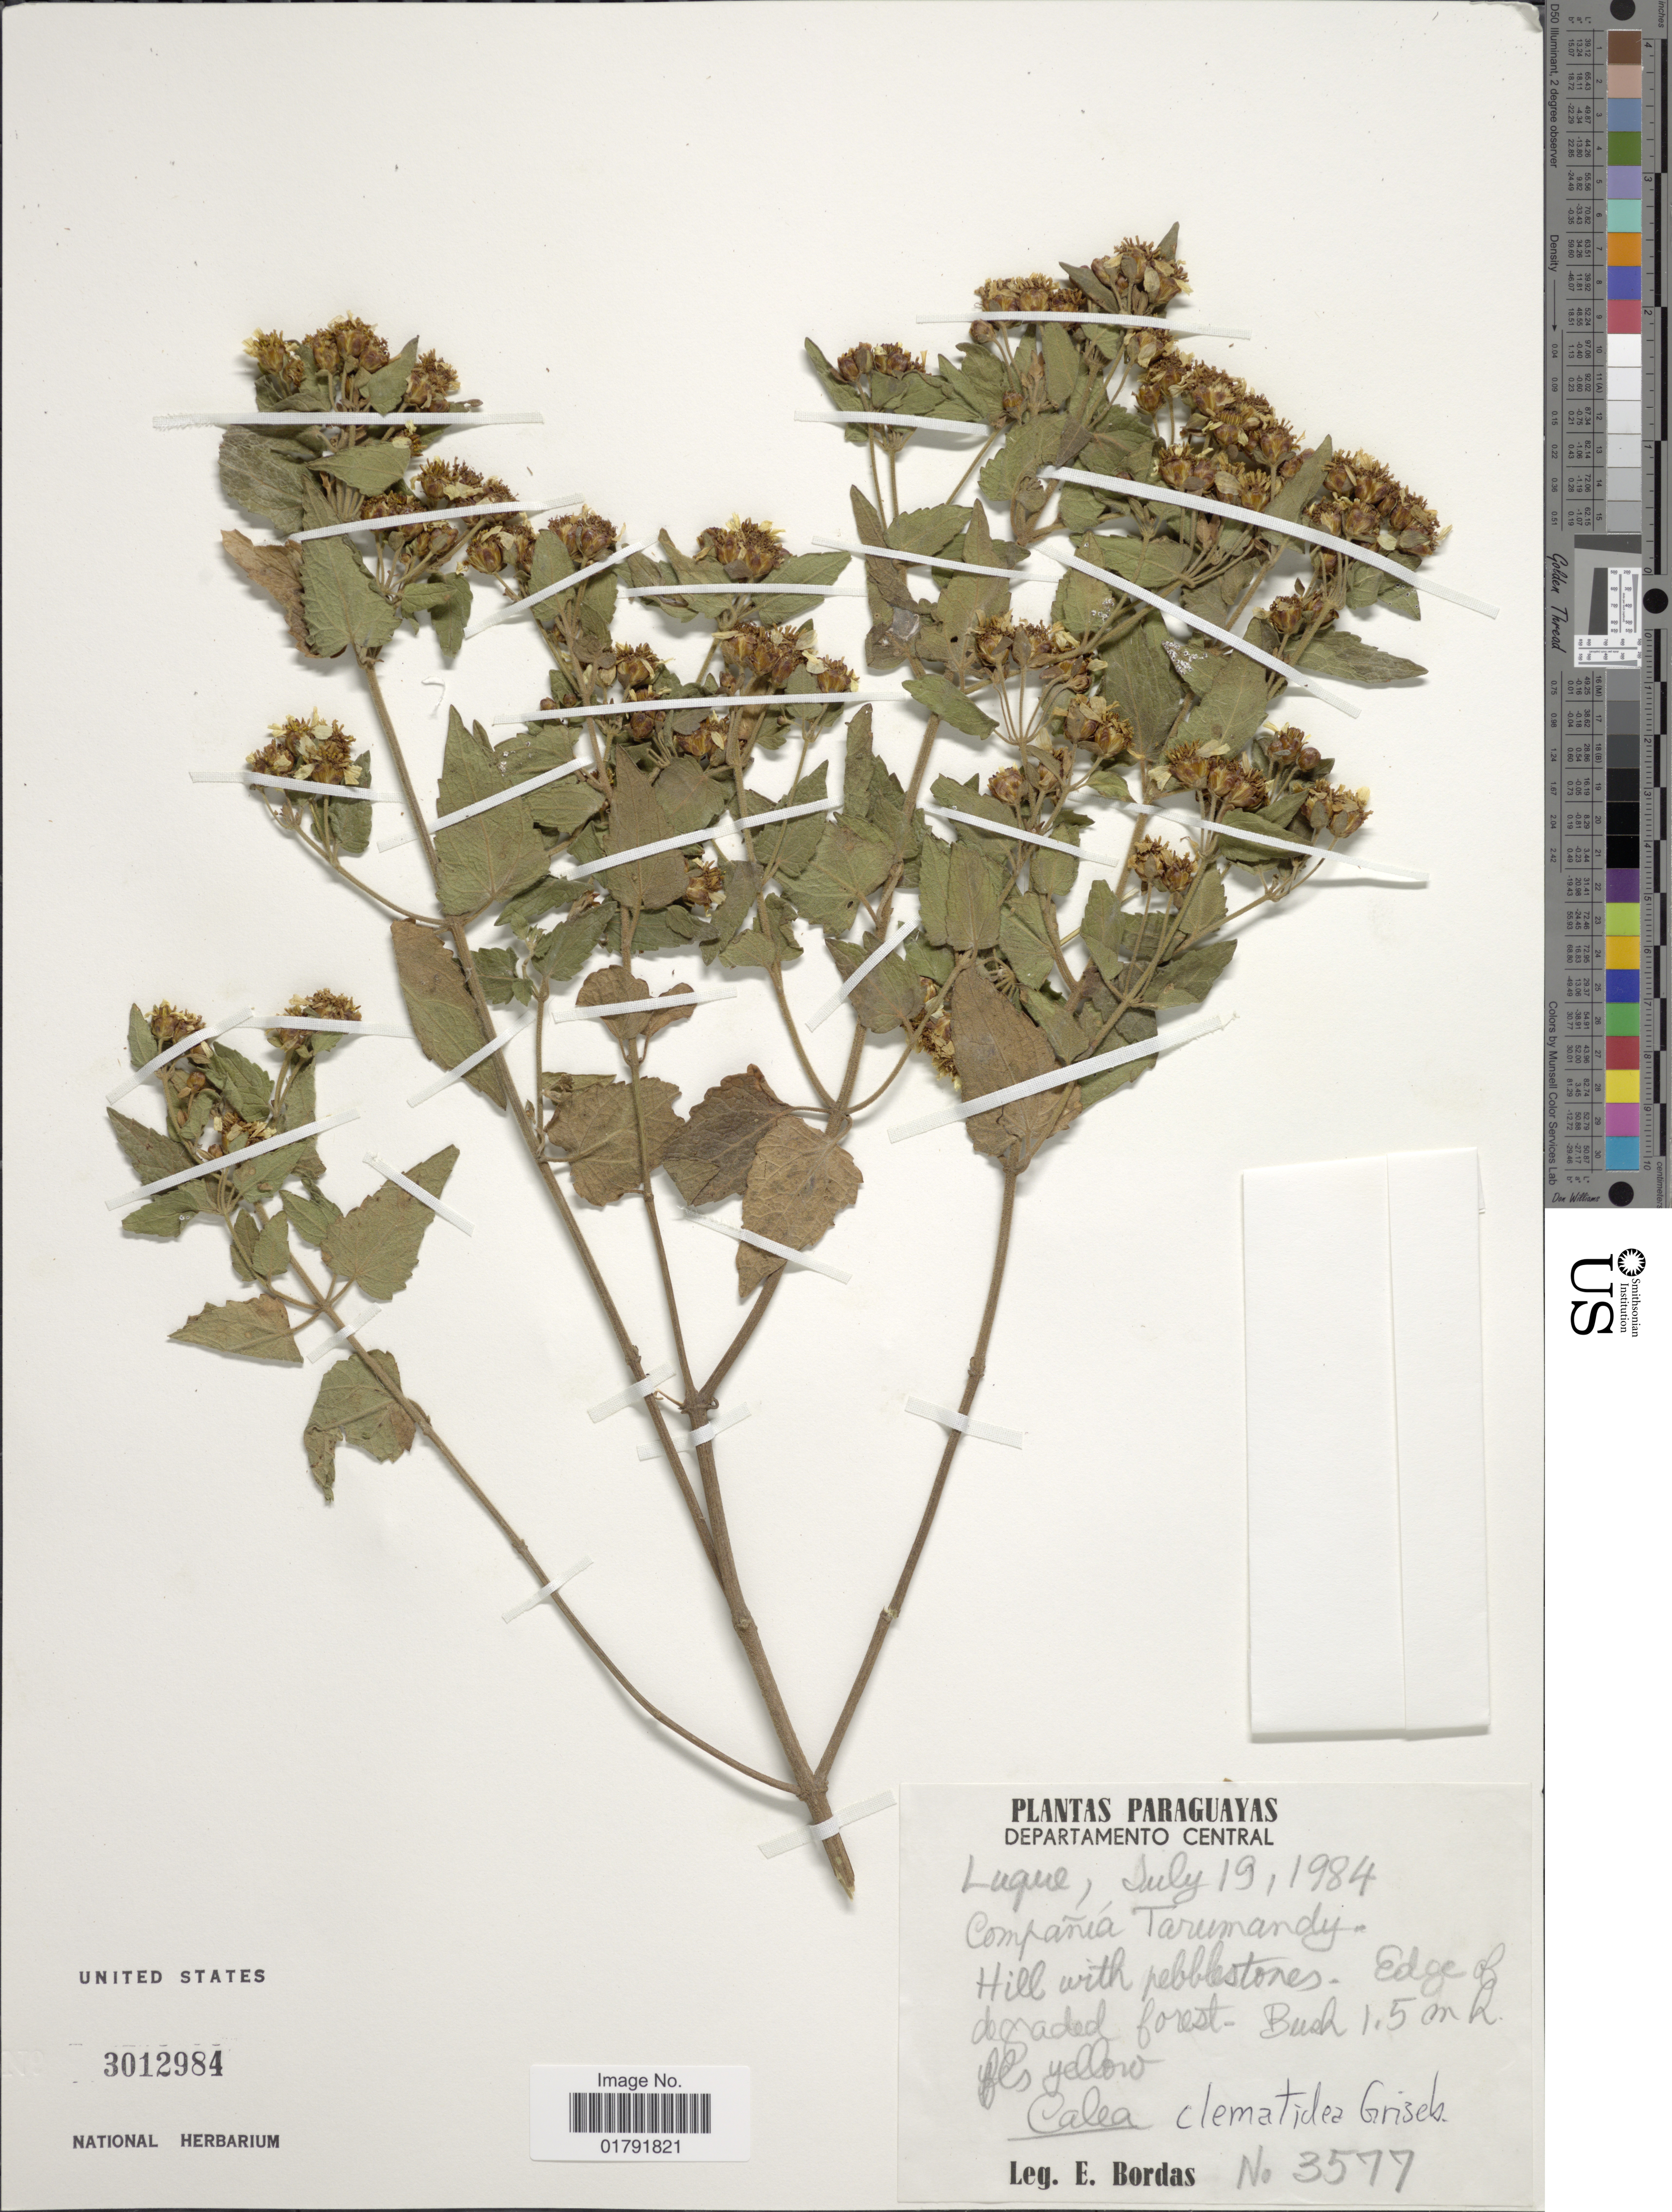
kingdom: Plantae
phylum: Tracheophyta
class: Magnoliopsida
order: Asterales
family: Asteraceae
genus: Calea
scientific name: Calea clematidea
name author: Baker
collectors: E. Bordas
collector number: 3577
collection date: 1984-07-19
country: Paraguay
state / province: Central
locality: Luque, Compañia Tarumandy, hill with pebblestones, edge of degraded forest.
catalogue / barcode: US 3012984